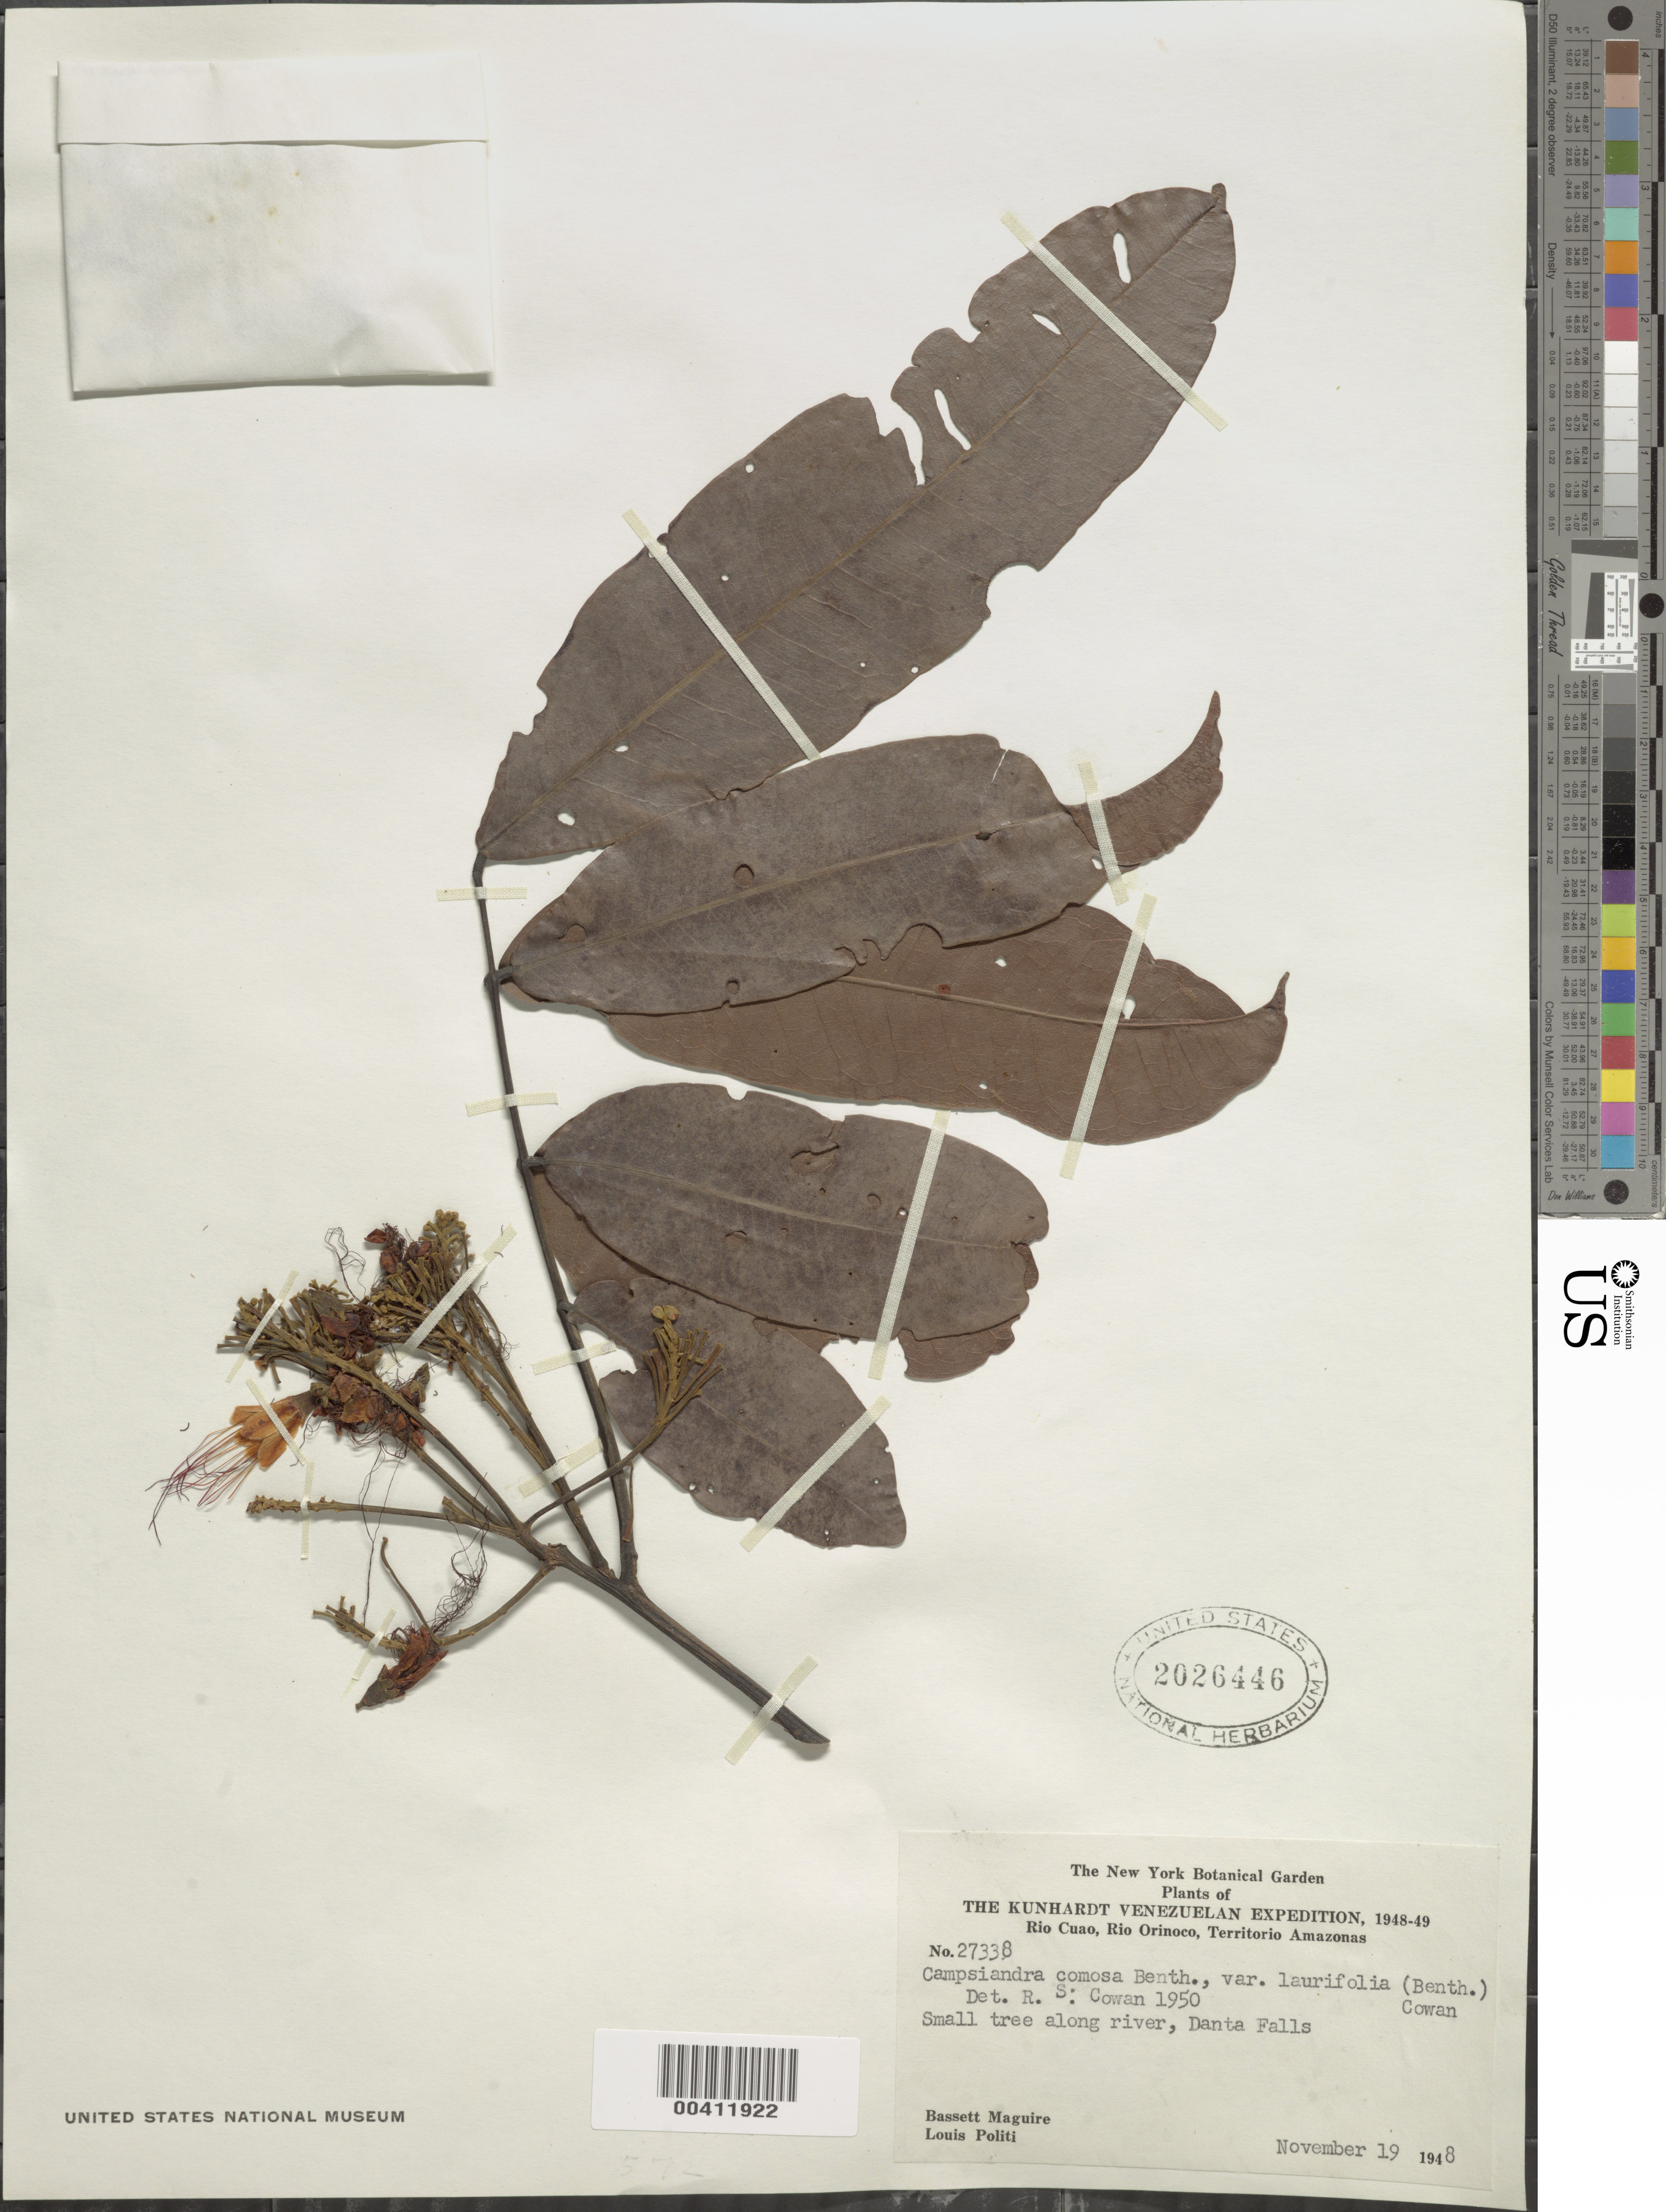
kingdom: Plantae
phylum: Tracheophyta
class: Magnoliopsida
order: Fabales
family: Fabaceae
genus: Campsiandra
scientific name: Campsiandra comosa var. laurifolia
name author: (Benth.) R.S. Cowan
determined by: Cowan, R. S.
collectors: B. Maguire & L. Politi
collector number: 27338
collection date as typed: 19 Nov 1948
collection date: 1948-11-19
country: Venezuela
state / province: Amazonas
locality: Rio cuau, rio orinoco, danta falls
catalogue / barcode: US 2026446